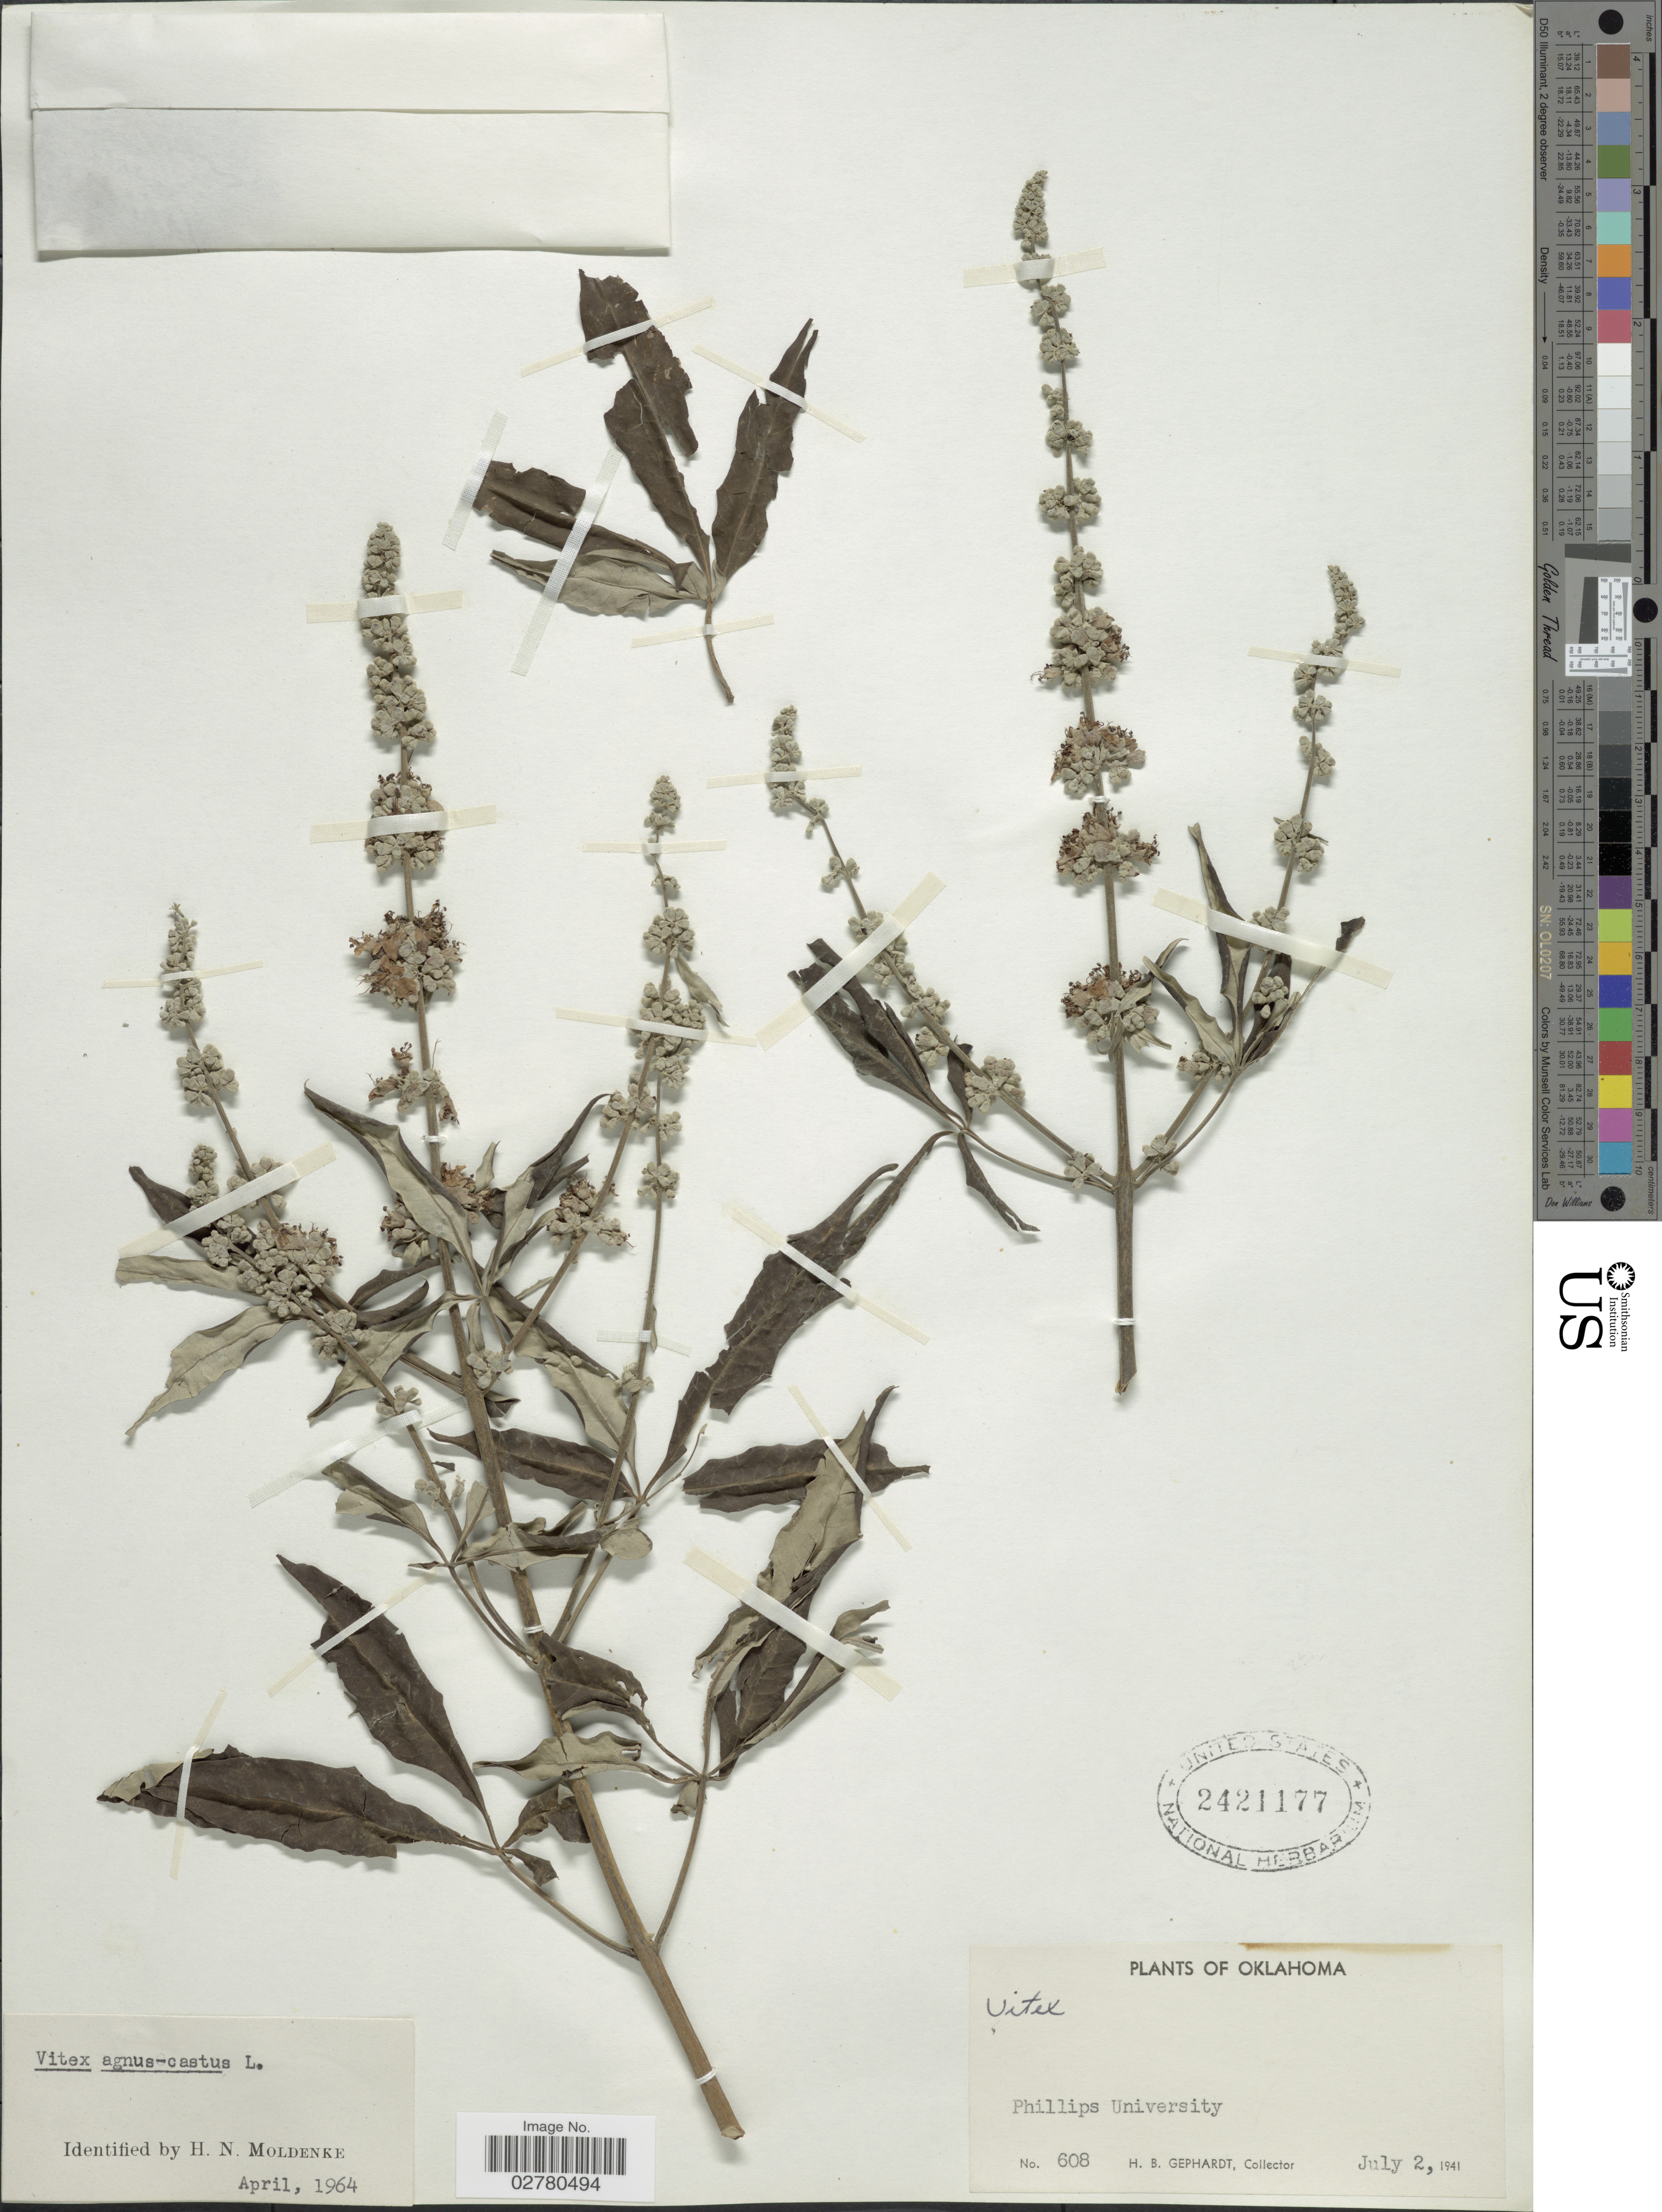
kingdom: Plantae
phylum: Tracheophyta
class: Magnoliopsida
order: Lamiales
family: Lamiaceae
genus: Vitex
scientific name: Vitex agnus-castus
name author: L.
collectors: H. Gephardt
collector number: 608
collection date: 1941-07-02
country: United States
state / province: Oklahoma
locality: Phillips University.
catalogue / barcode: US 2421177